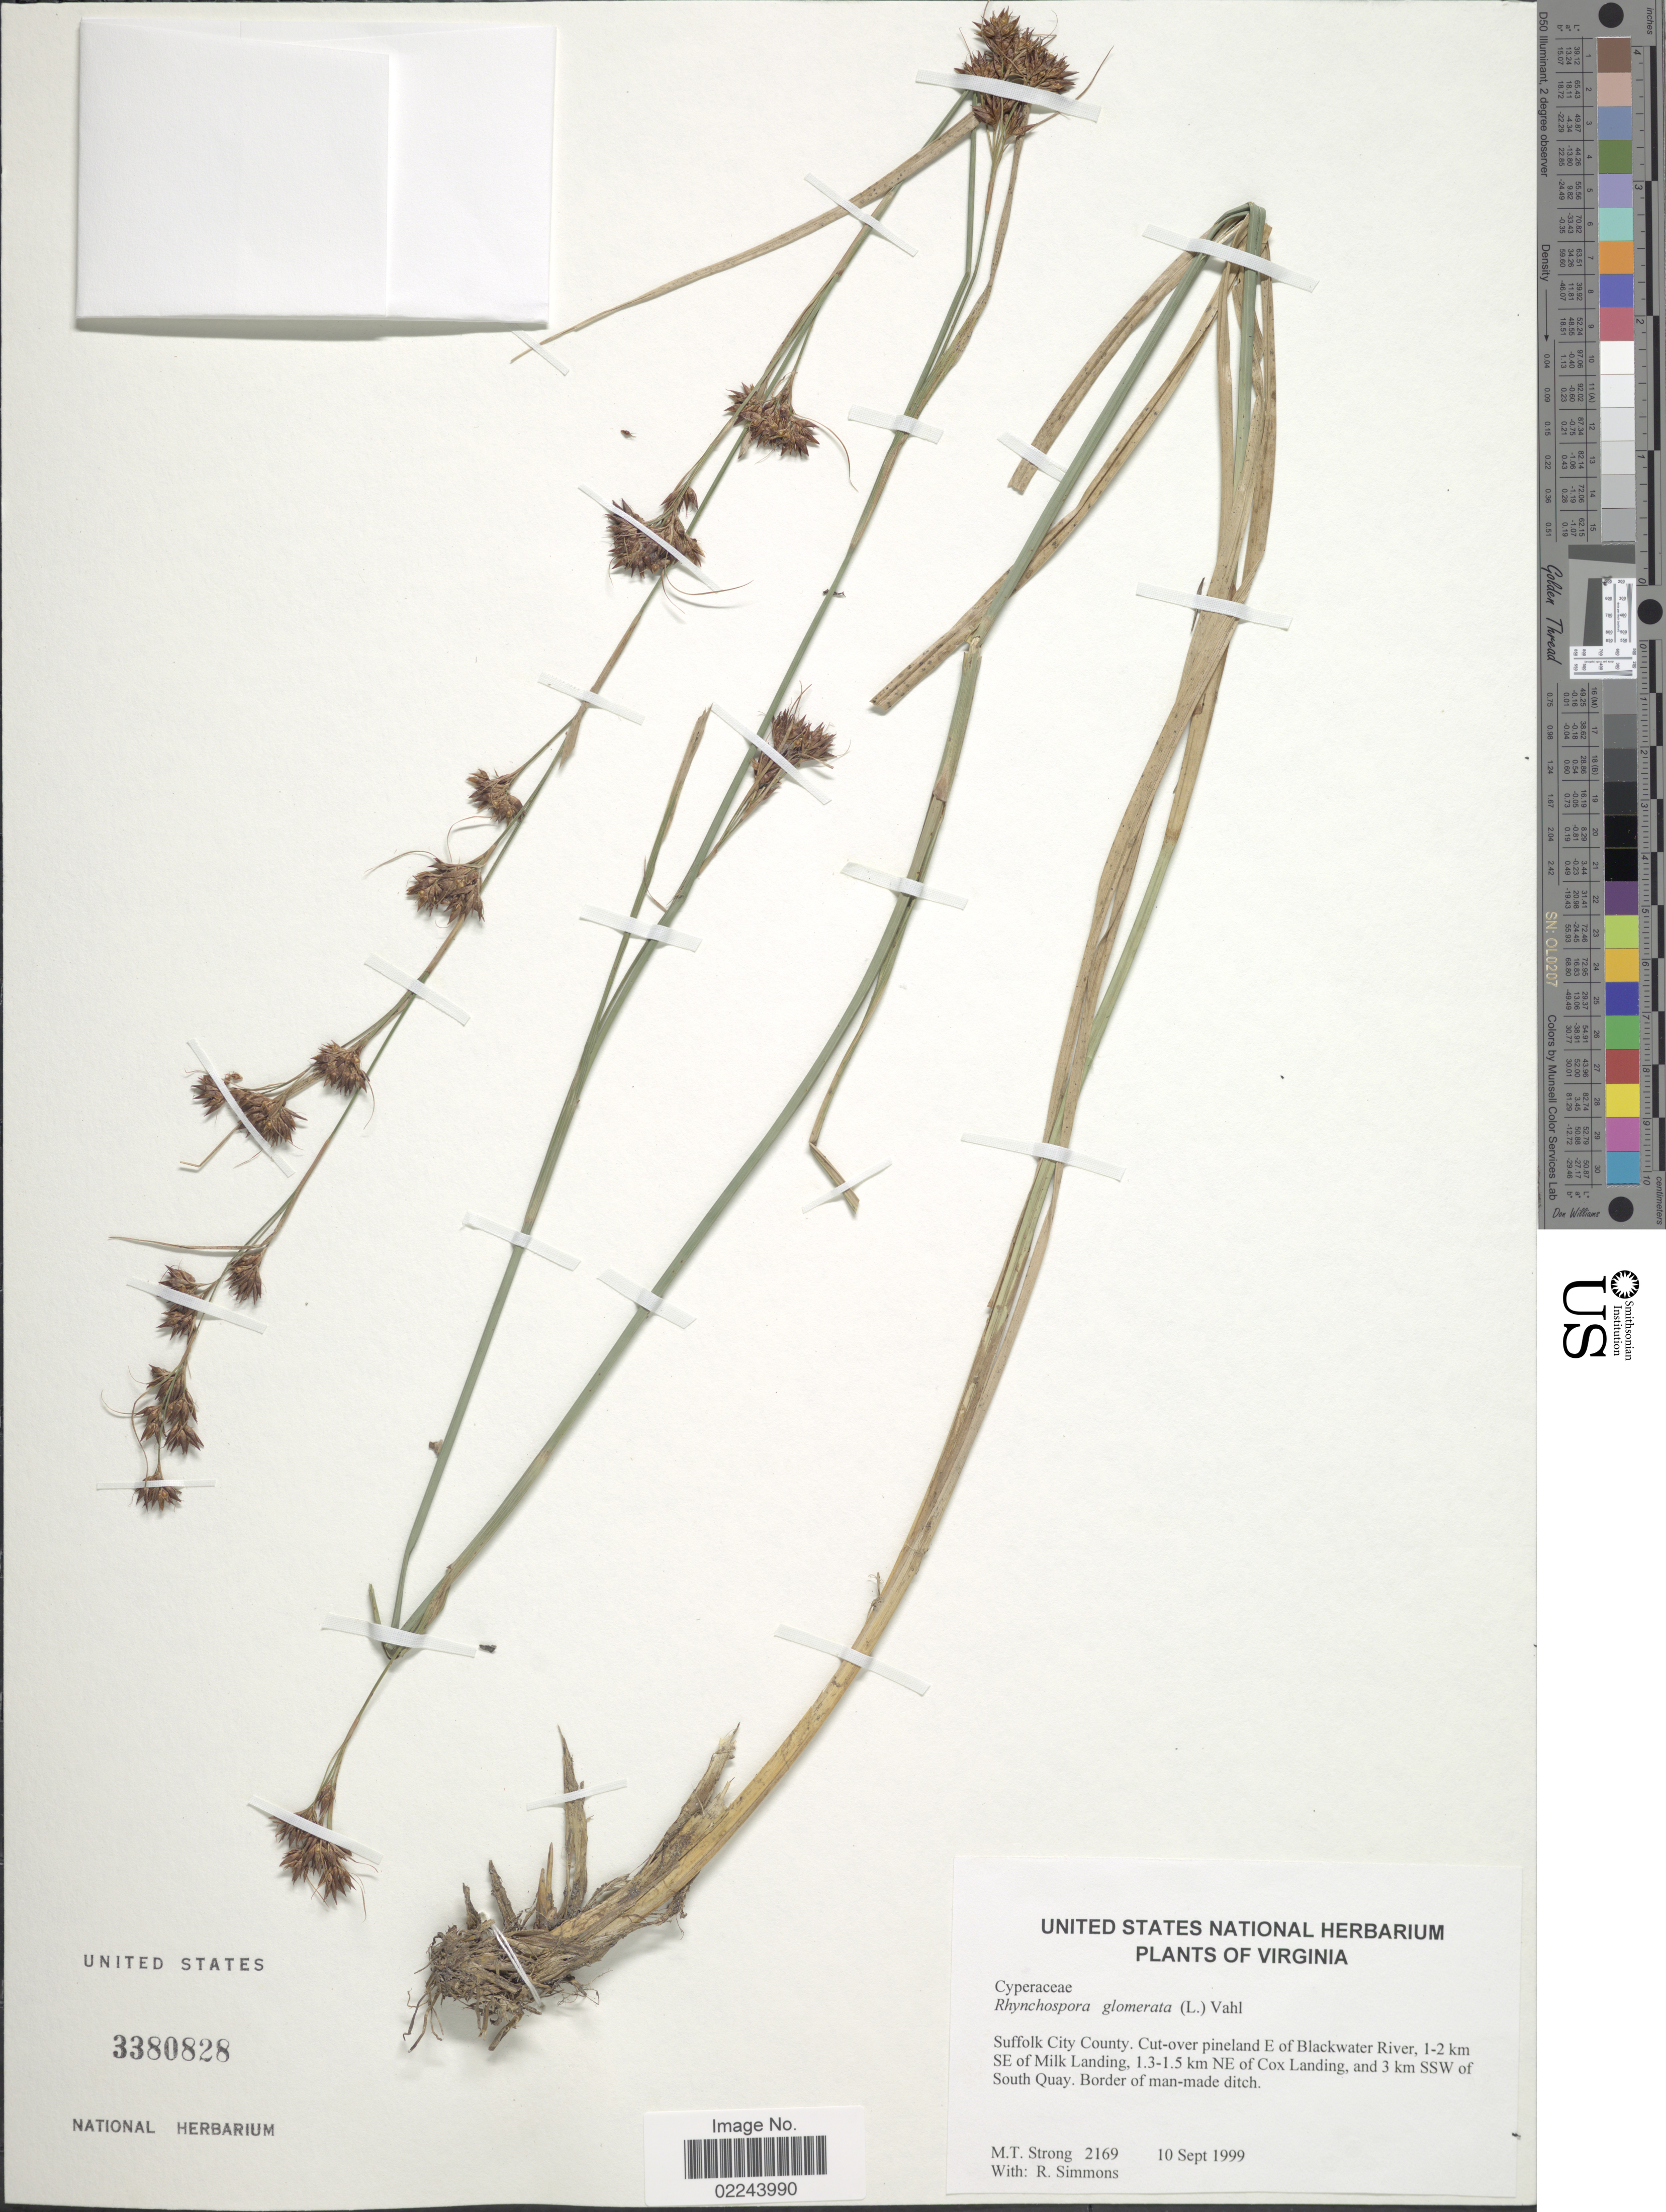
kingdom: Plantae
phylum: Tracheophyta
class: Liliopsida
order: Poales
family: Cyperaceae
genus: Rhynchospora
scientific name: Rhynchospora glomerata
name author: (L.) Vahl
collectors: M. T. Strong & R. Simmons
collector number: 2169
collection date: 1999-09-10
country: United States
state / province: Virginia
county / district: City of Suffolk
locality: Suffolk City County, E of Blackwater 1-2 km SE of Milk Landing, 1.3-1.5 km NE of Cox Landing, and 3 km SSW of South Quay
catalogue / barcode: US 3380828